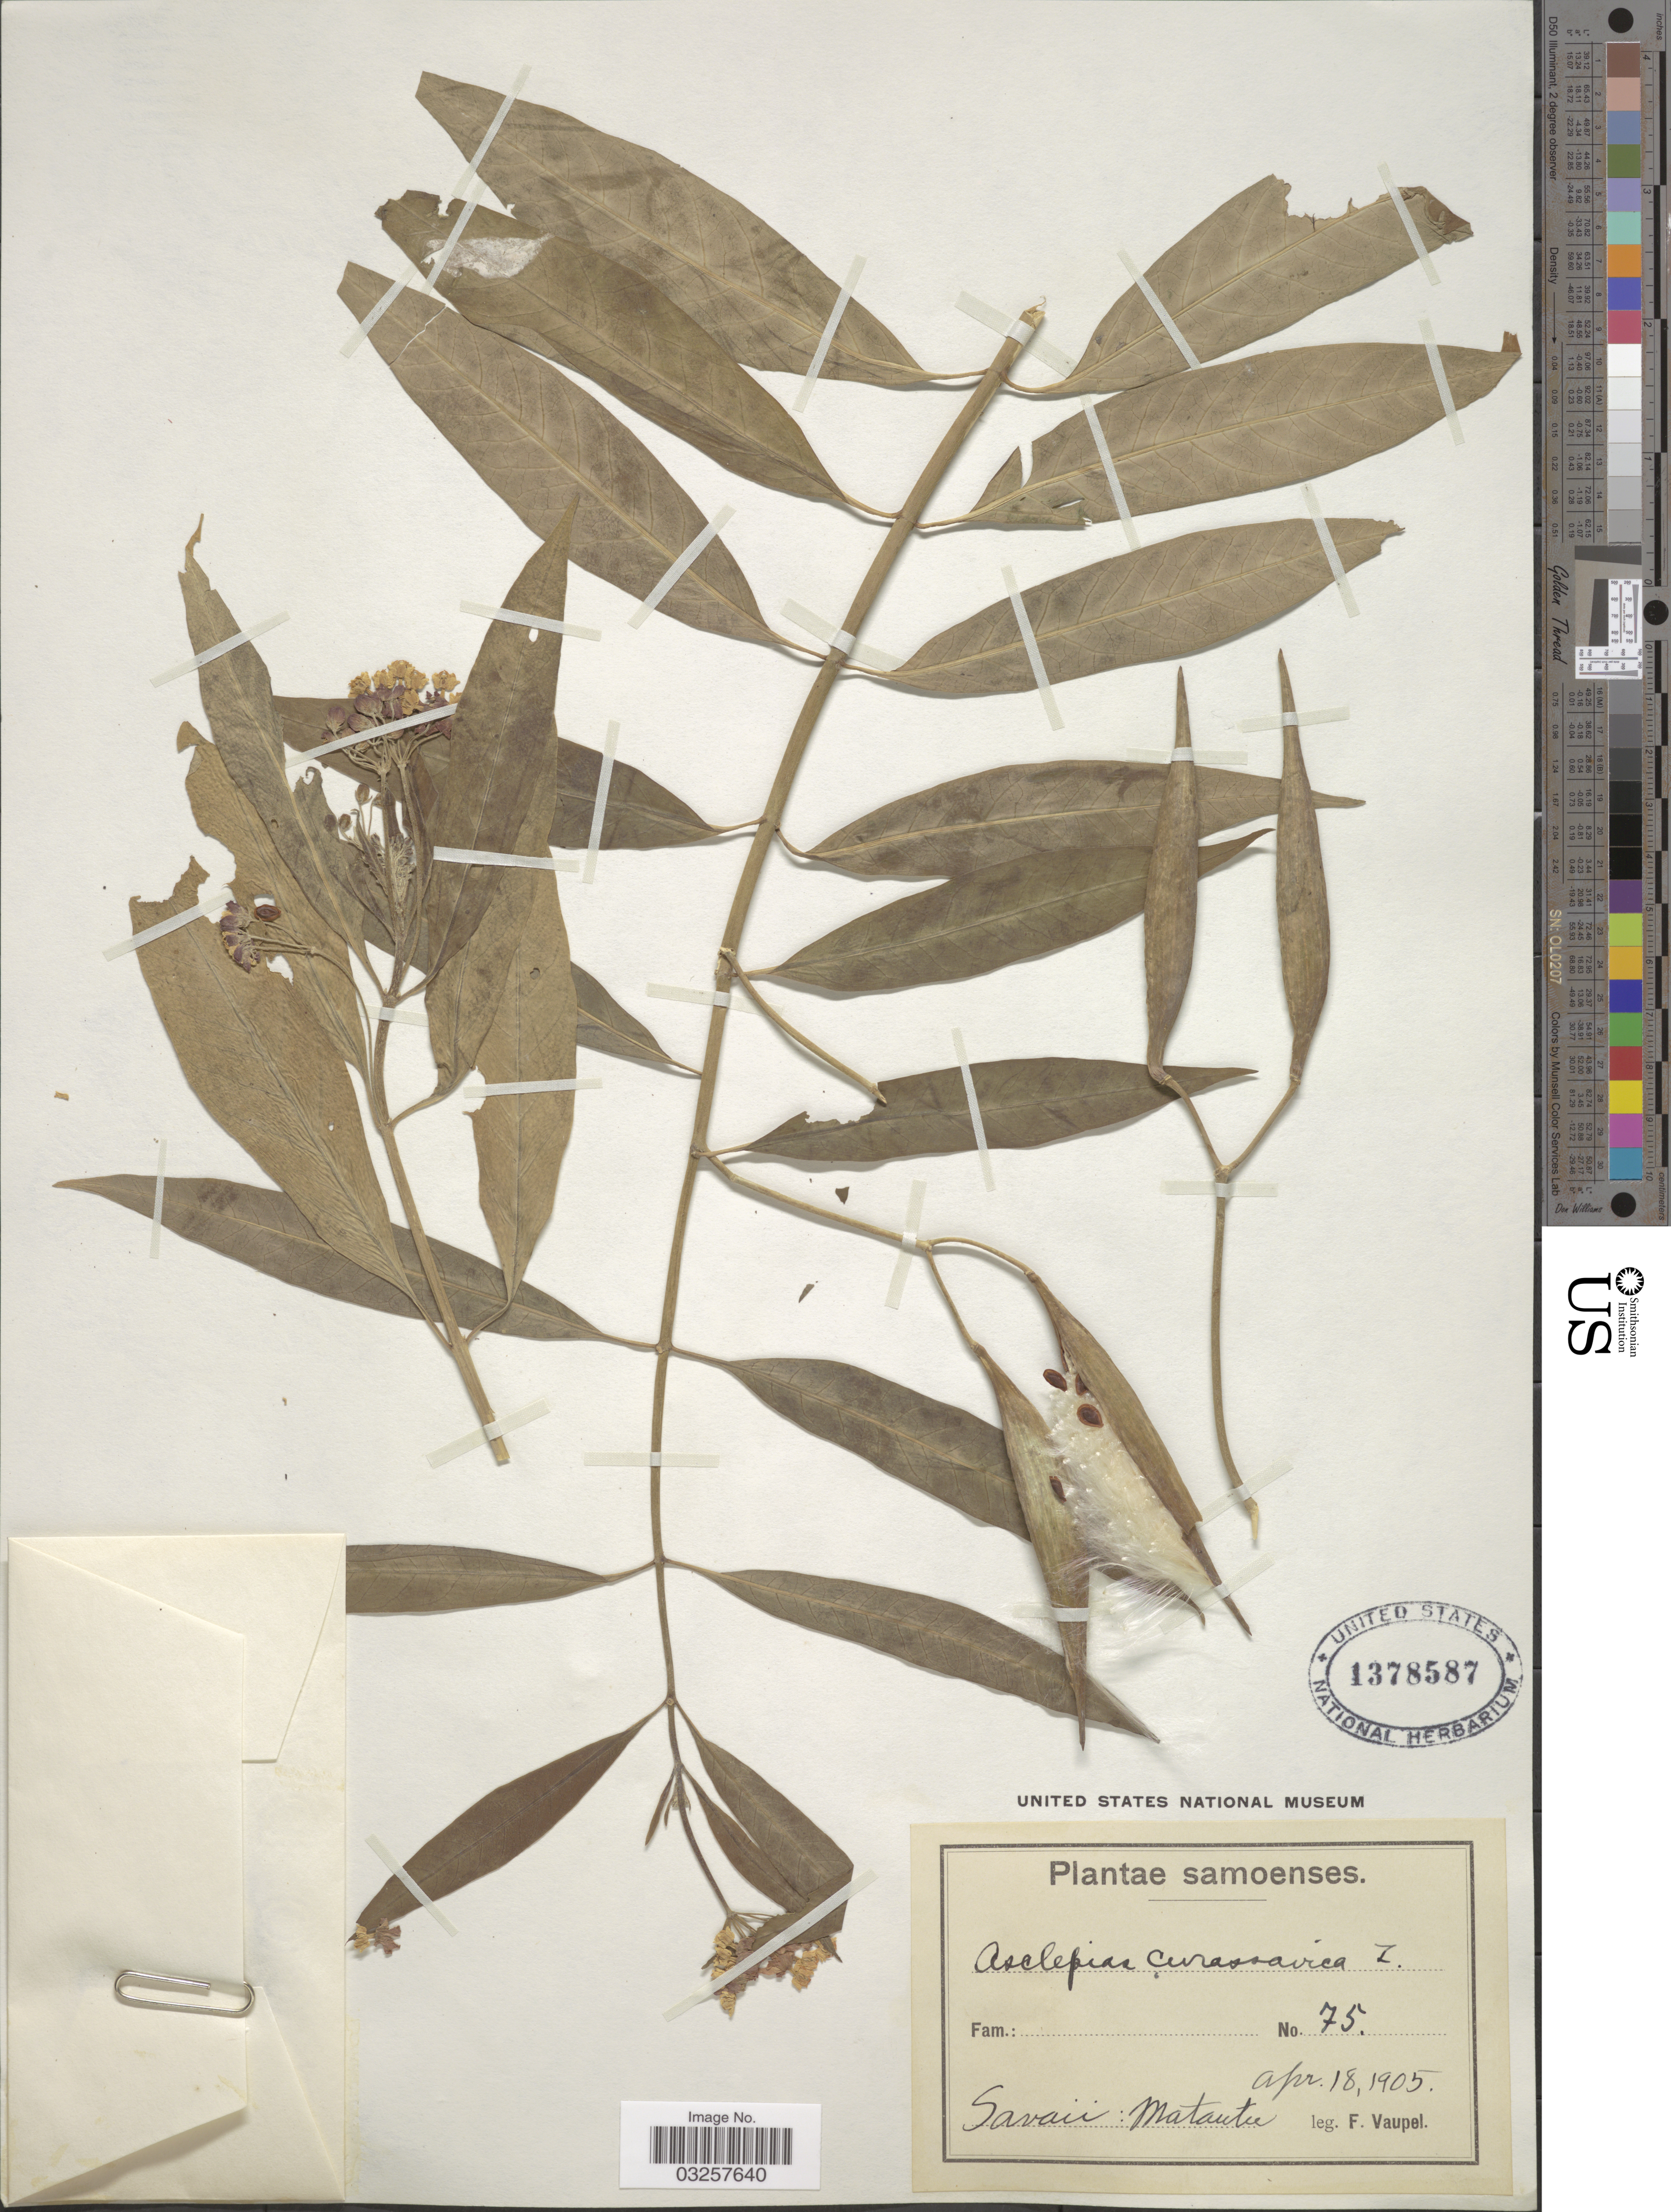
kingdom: Plantae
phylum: Tracheophyta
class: Magnoliopsida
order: Gentianales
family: Apocynaceae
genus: Asclepias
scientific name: Asclepias curassavica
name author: L.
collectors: F. Vaupel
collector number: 75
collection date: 1905-04-18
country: Samoa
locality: Samoenses. Savaii: Matautu.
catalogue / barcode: US 1378587